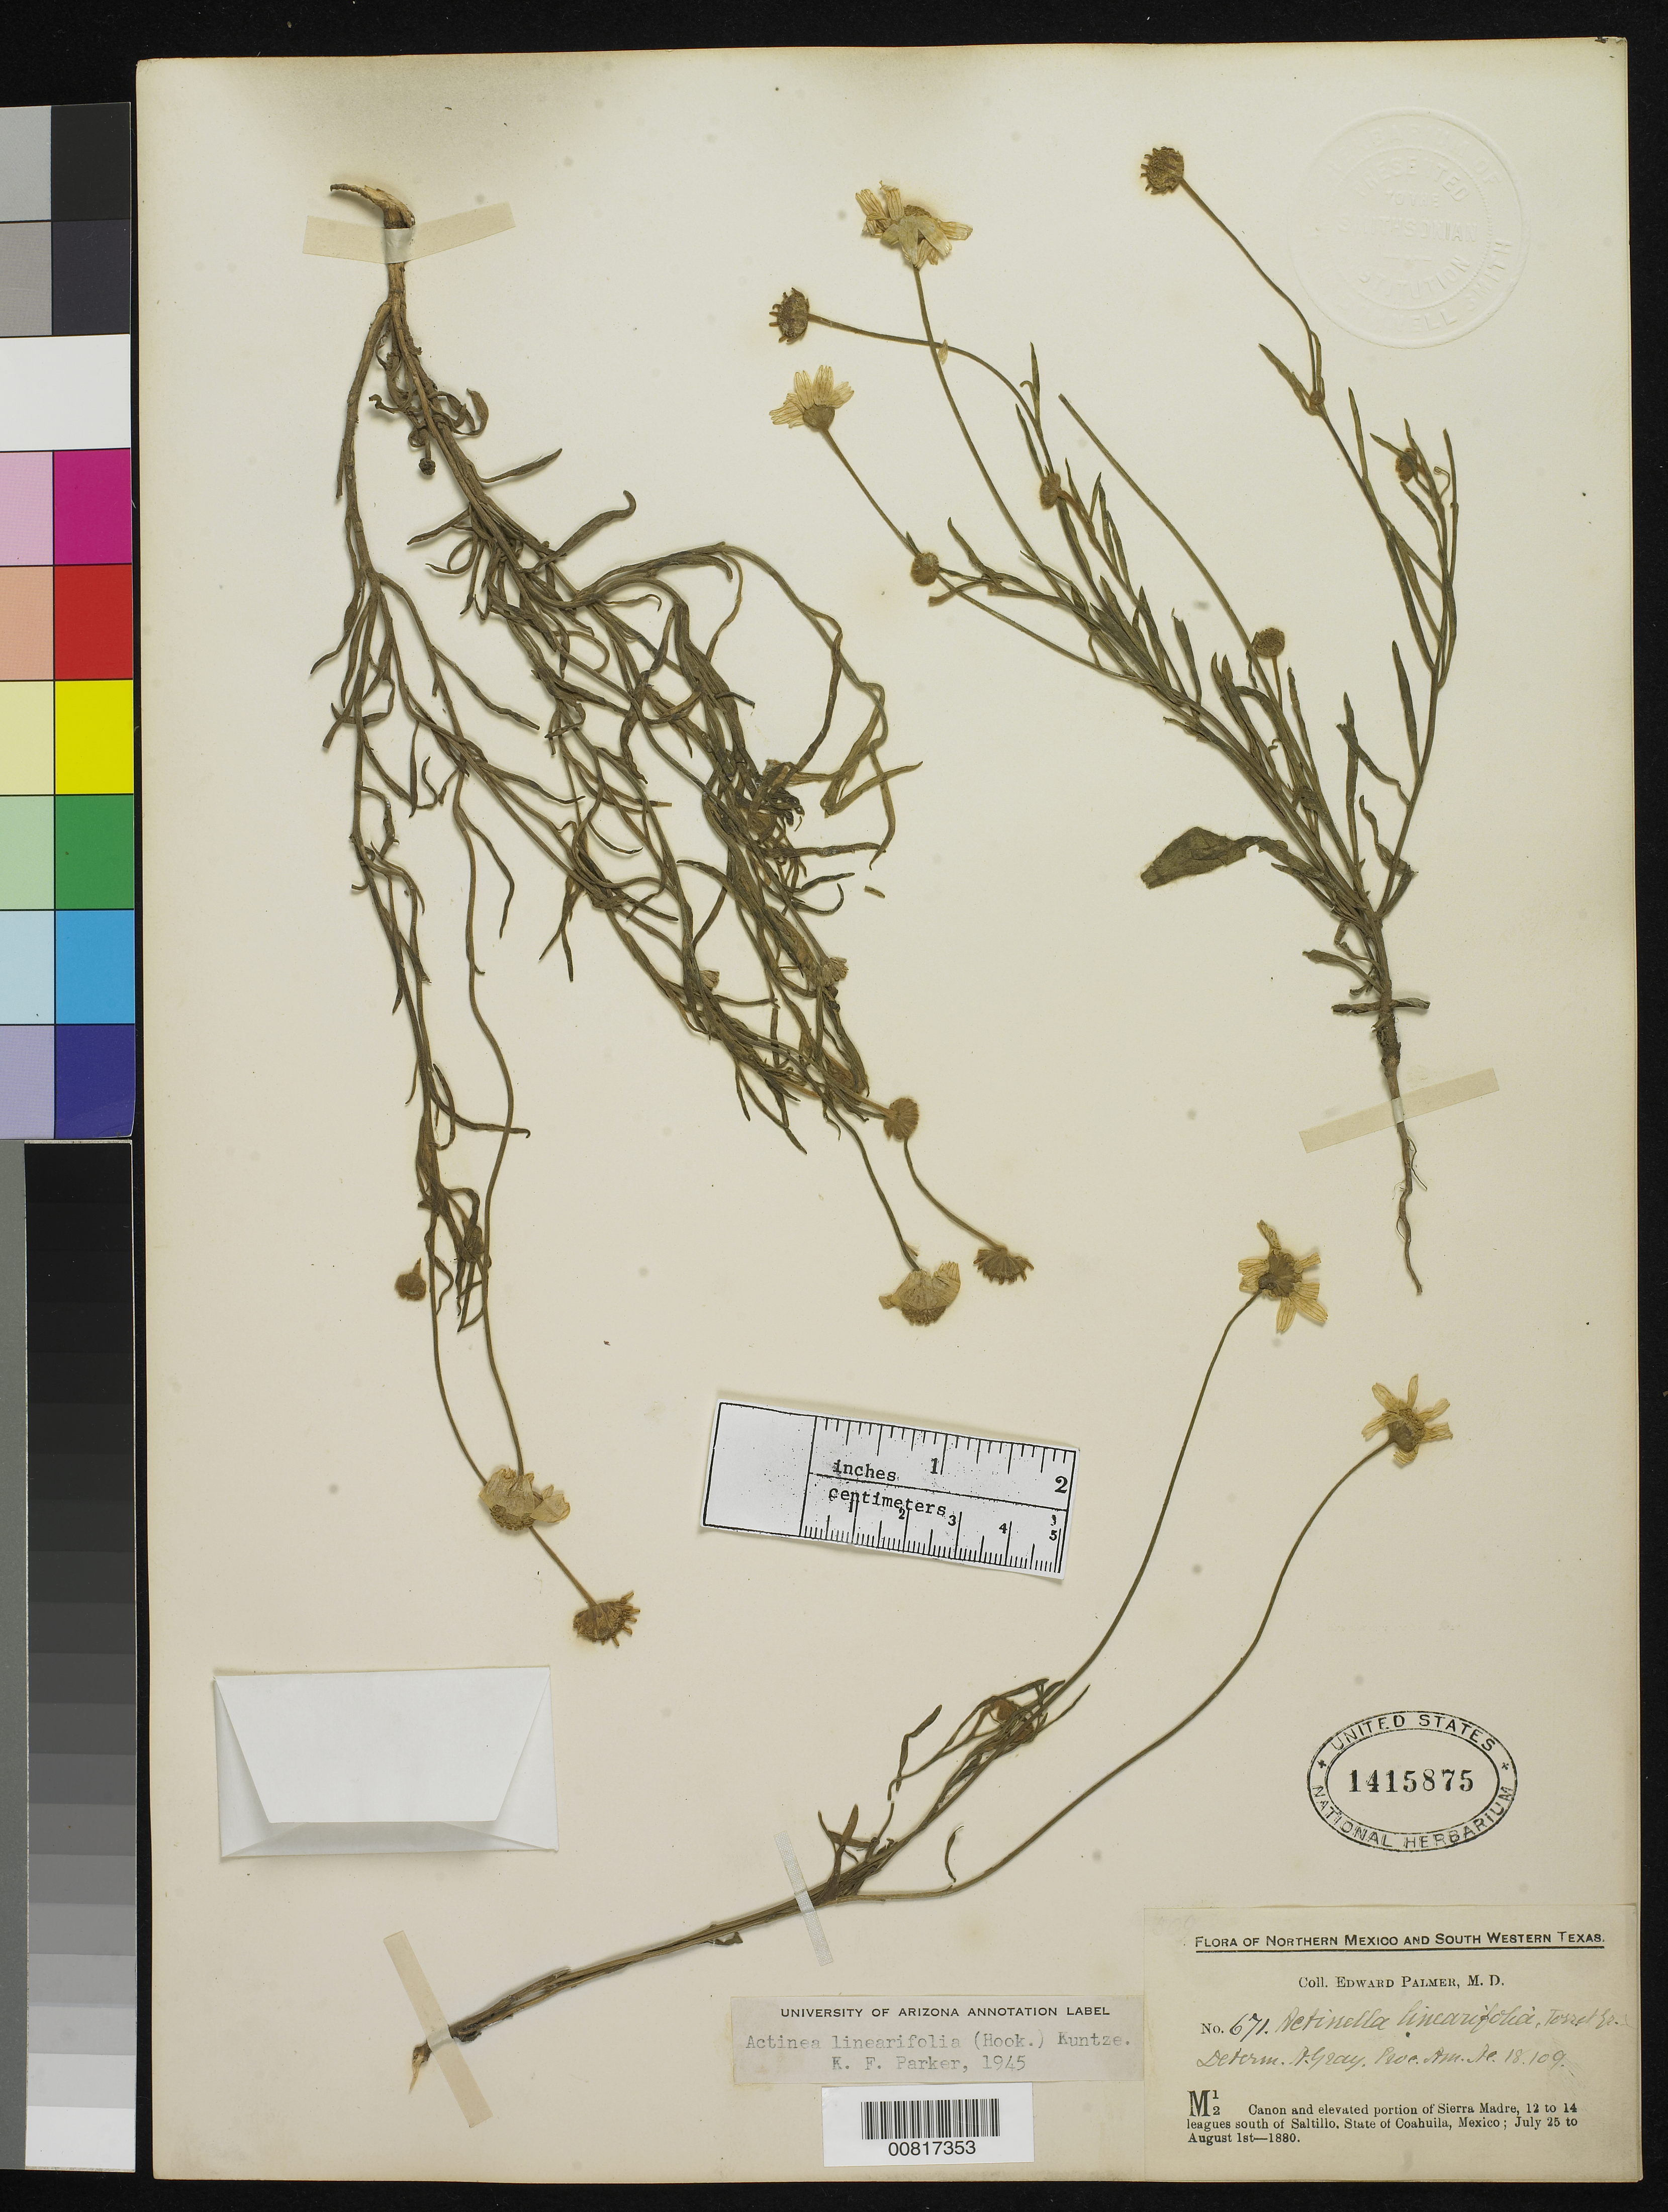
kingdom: Plantae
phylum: Tracheophyta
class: Magnoliopsida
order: Asterales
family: Asteraceae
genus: Actinea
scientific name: Actinea linearifolia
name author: (Hook.) Kuntze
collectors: E. Palmer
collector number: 671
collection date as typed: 25 Jul 1880 to 01 Aug 1880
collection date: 1880-07-25/1880-08-01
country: Mexico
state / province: Coahuila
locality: M12. Cañon and elevated portion of Sierra Madre, 12 to 14 leagues south of Saltillo, Coahuila.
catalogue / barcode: US 63685